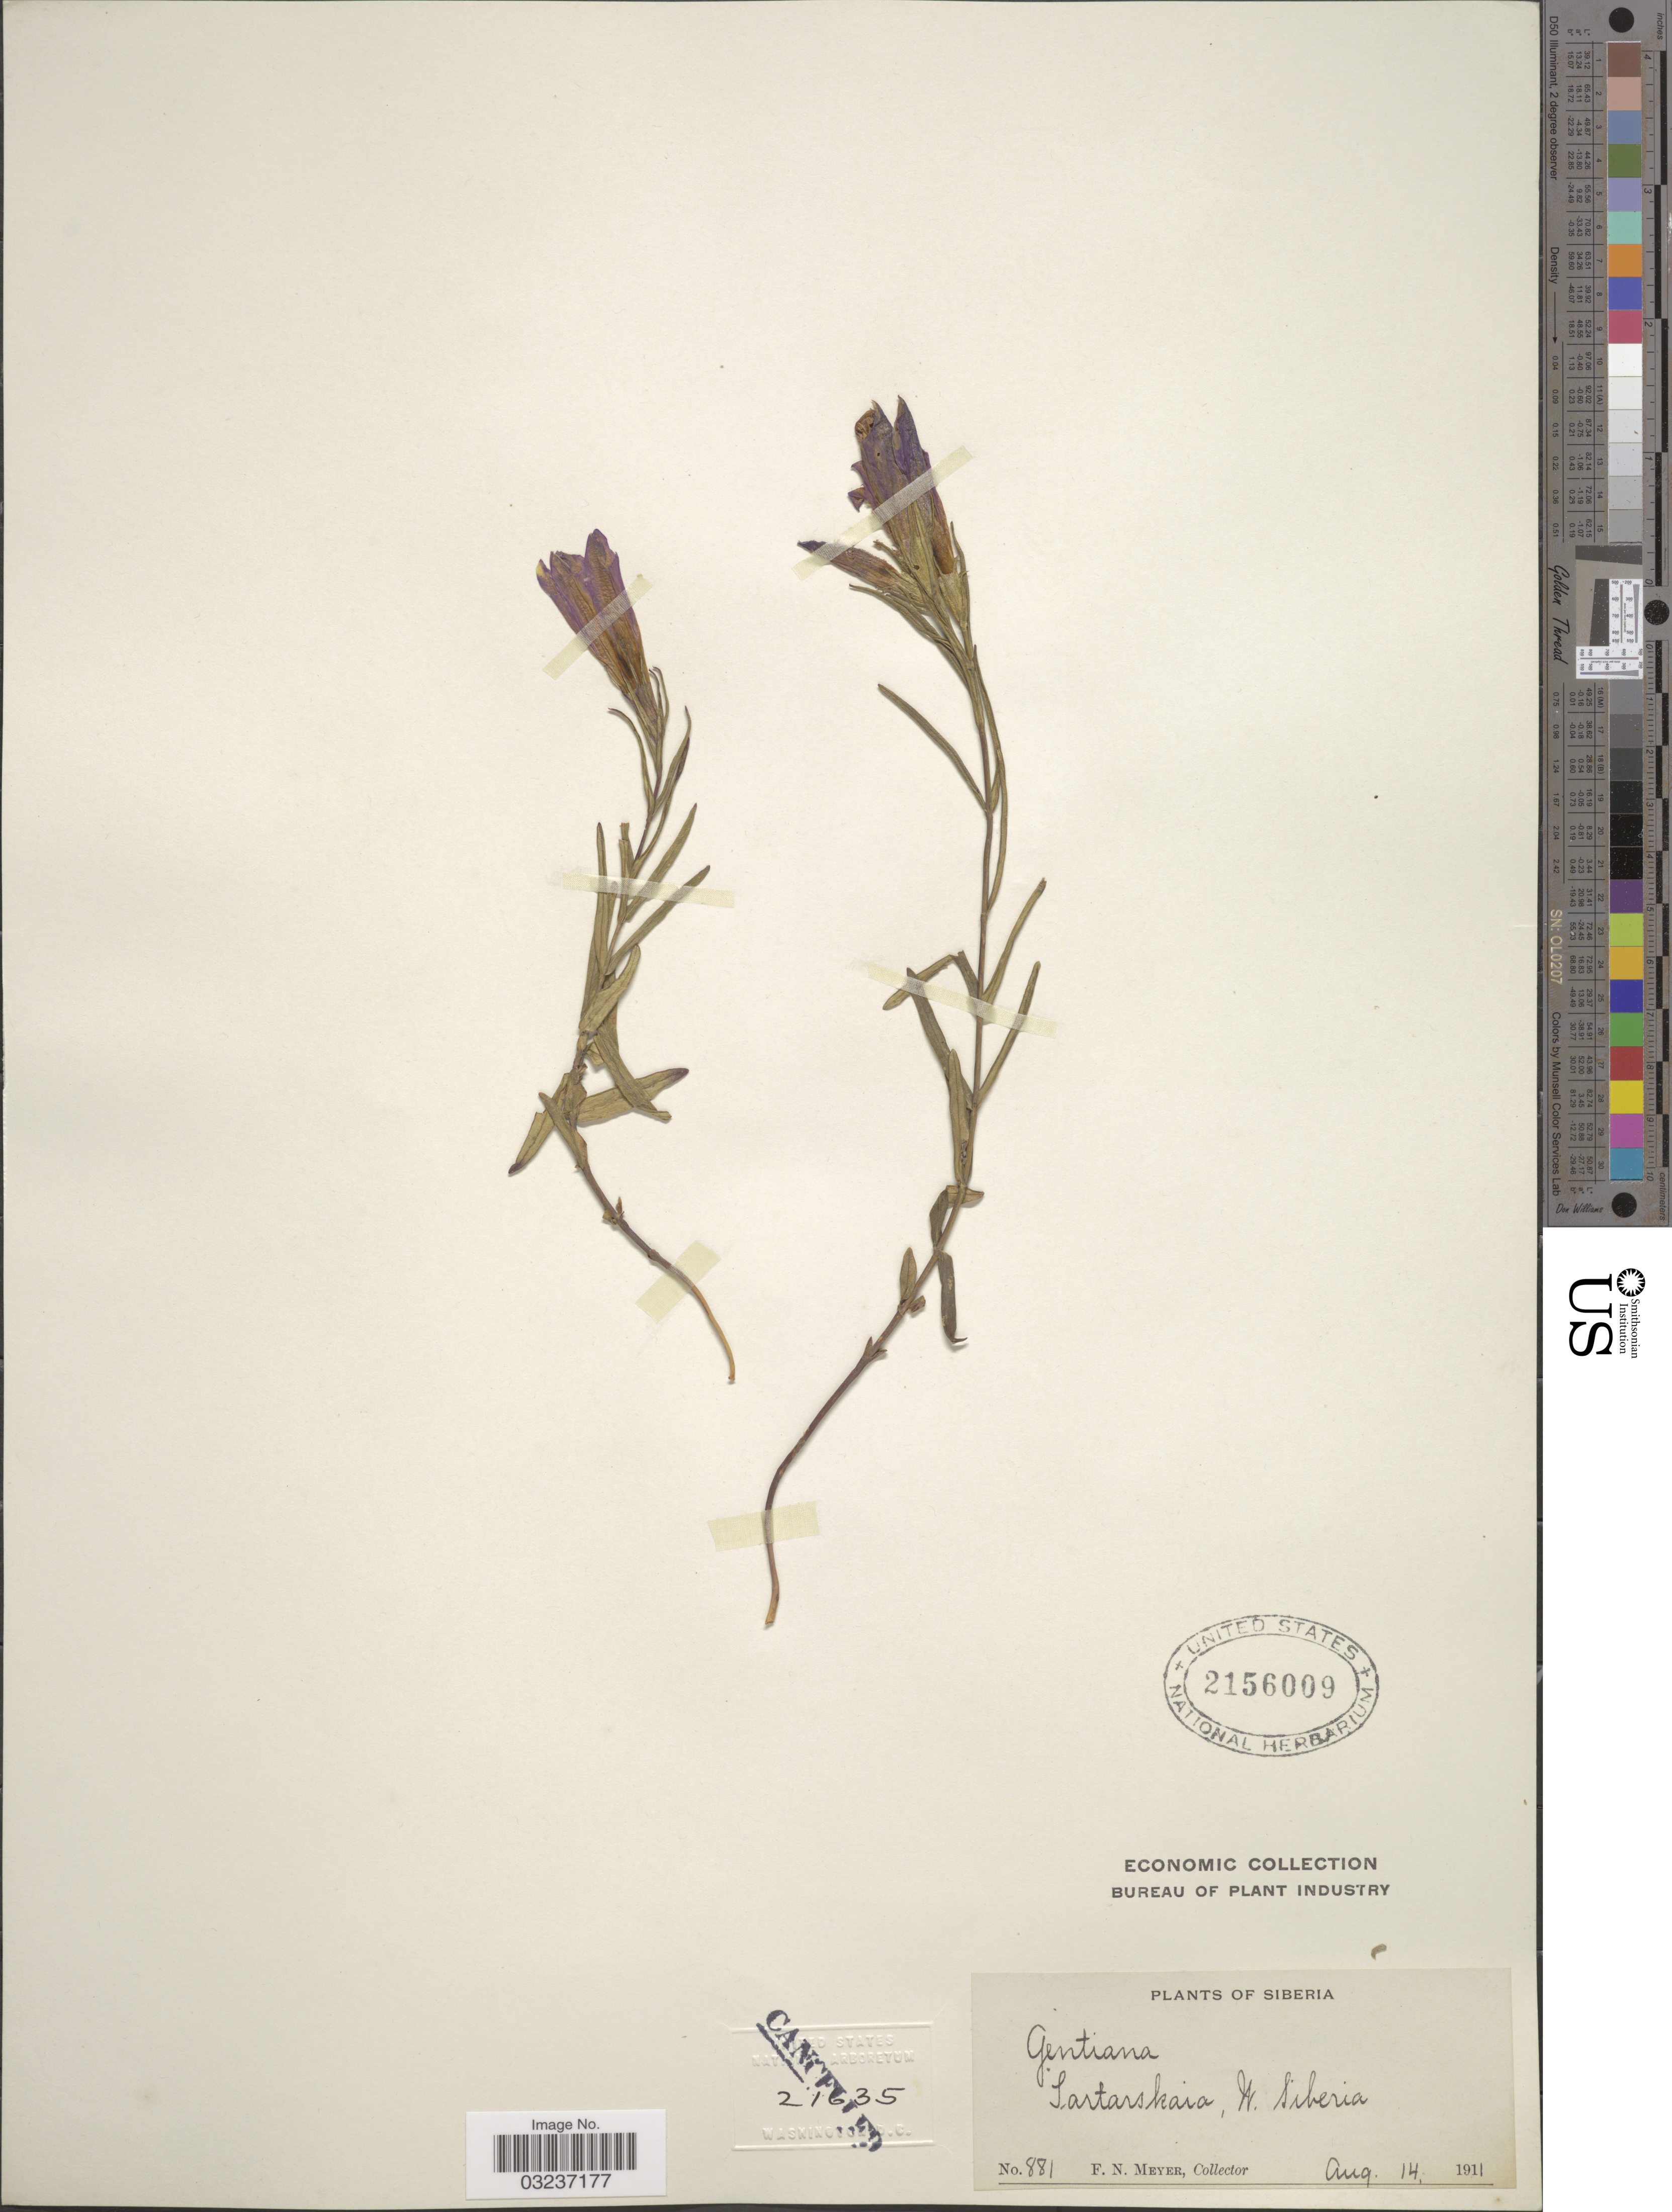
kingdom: Plantae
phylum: Tracheophyta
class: Magnoliopsida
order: Gentianales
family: Gentianaceae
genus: Gentiana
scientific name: Gentiana sp.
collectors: F. N. Meyer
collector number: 881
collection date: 1911-08-14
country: Russian Federation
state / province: West Siberia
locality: Siberia. Sartarskaia, W. Siberia.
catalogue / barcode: US 2156009